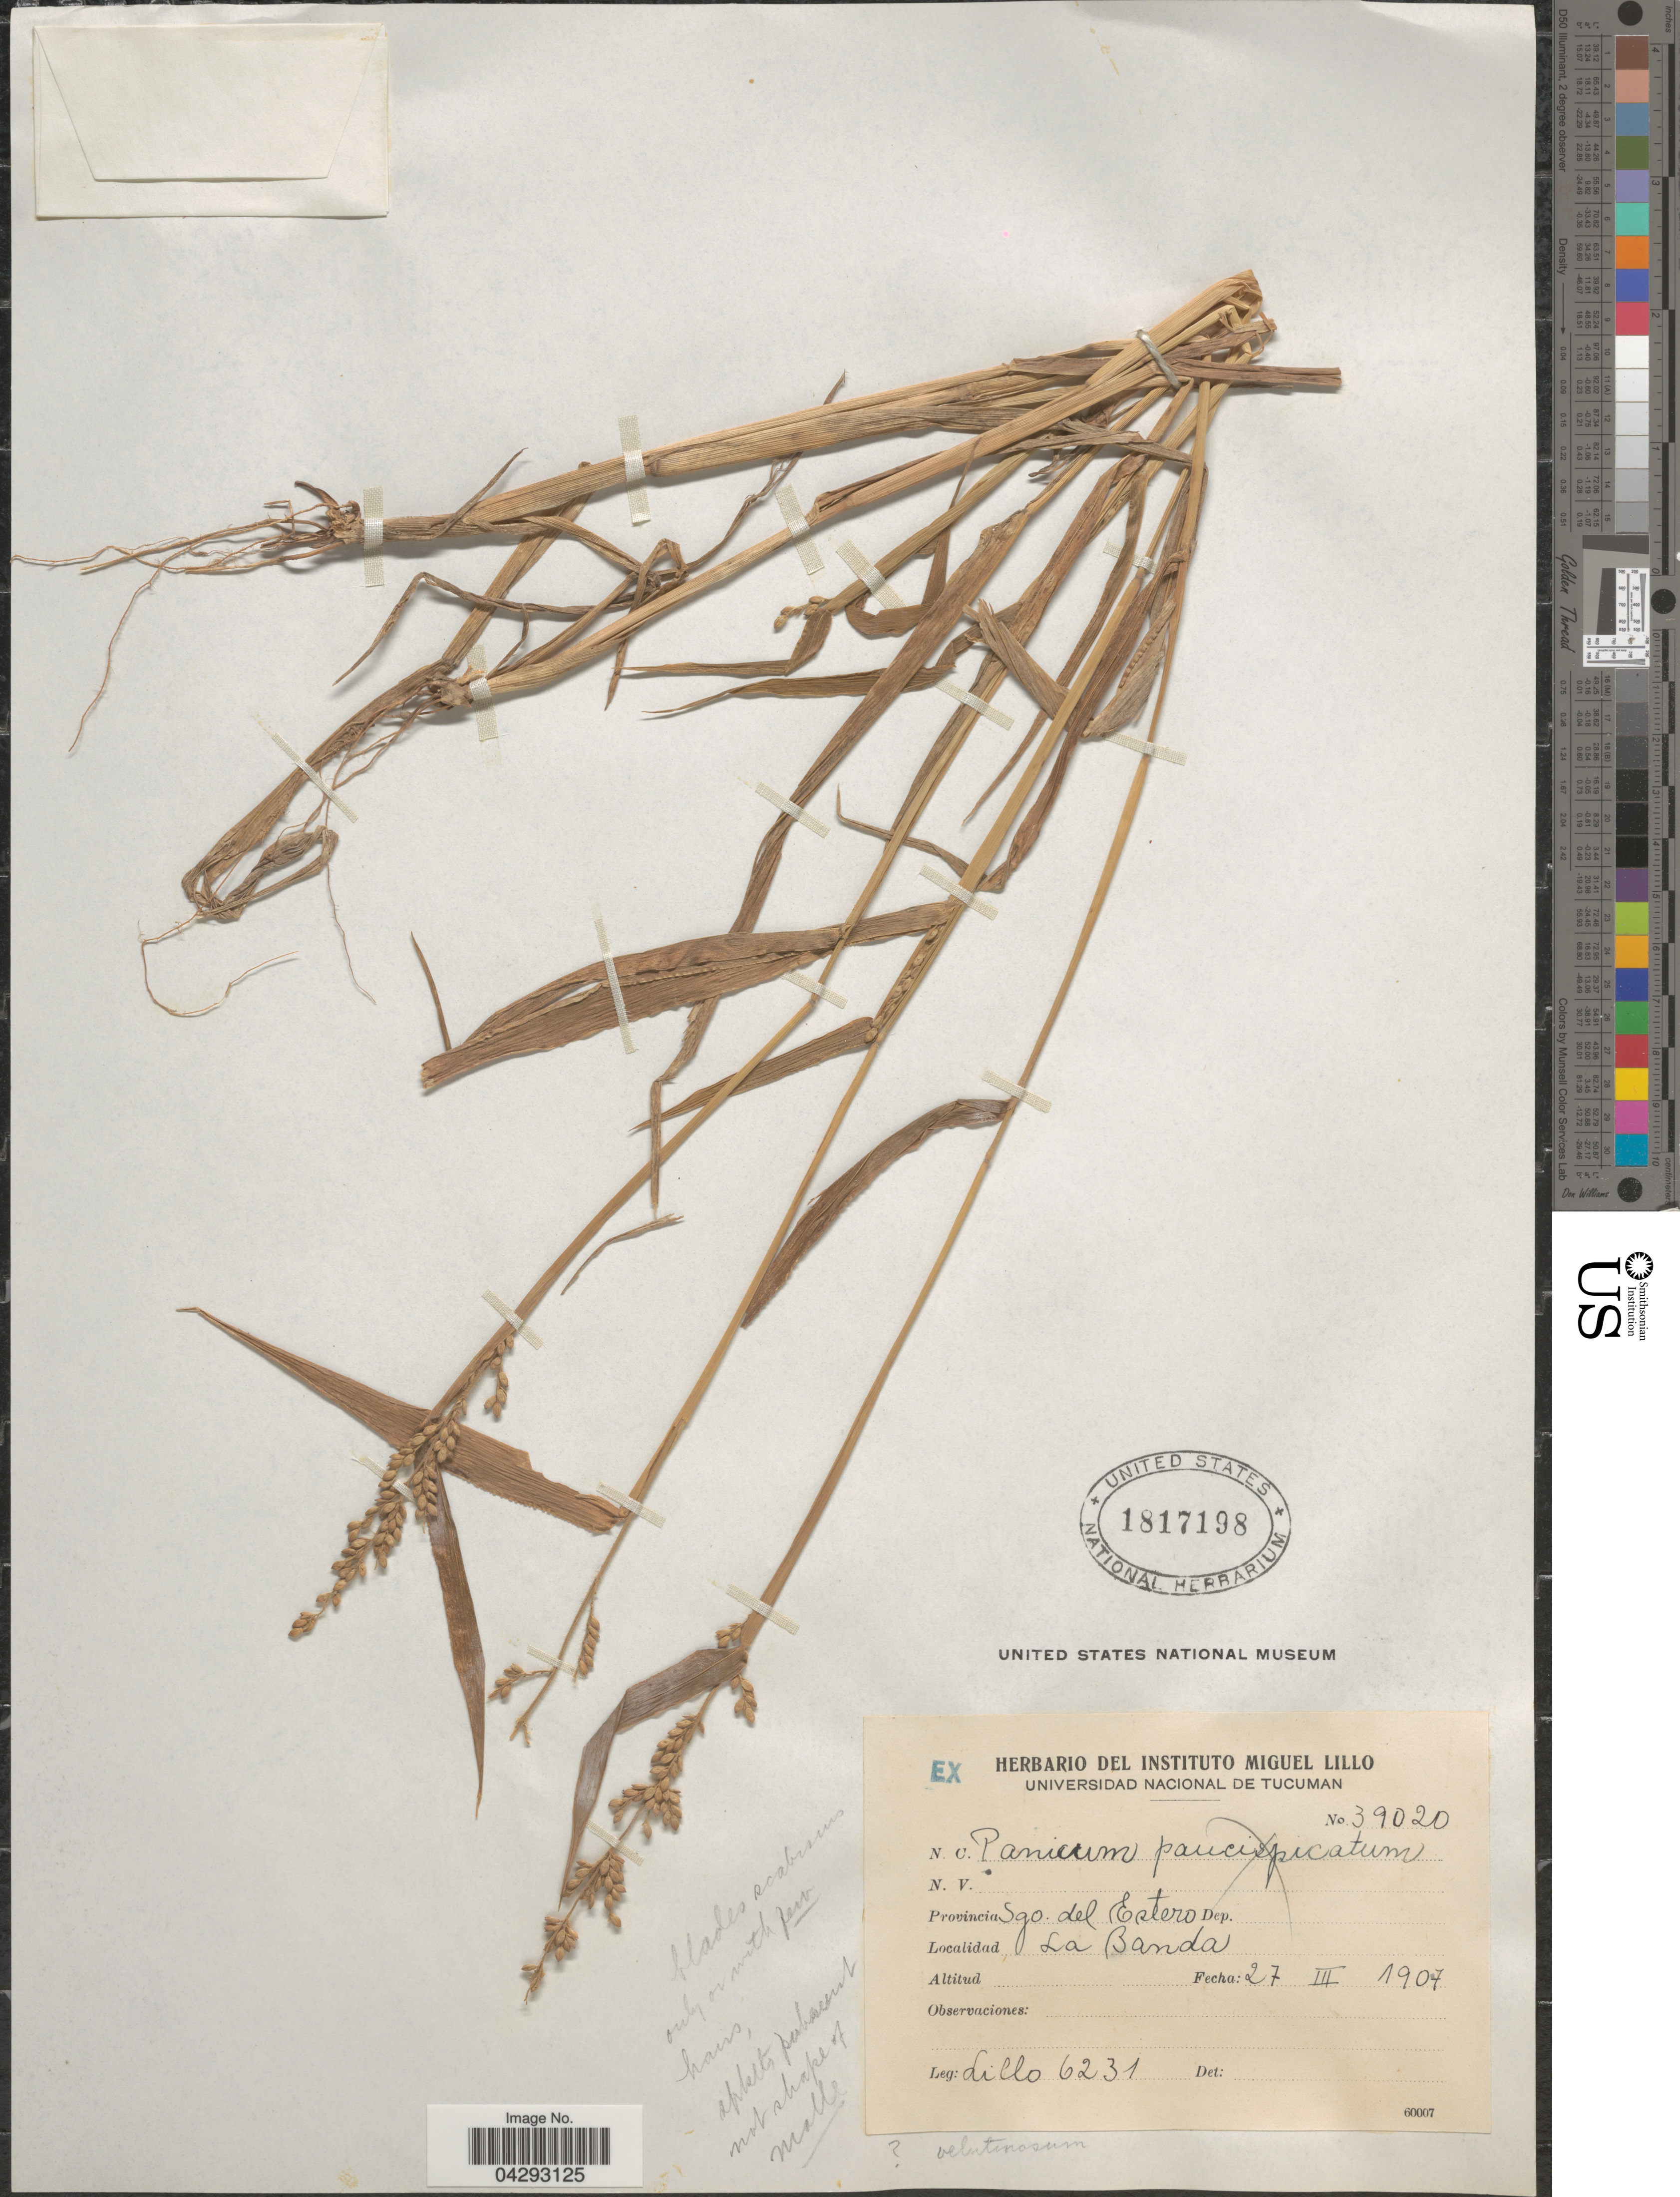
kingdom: Plantae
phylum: Tracheophyta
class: Liliopsida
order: Poales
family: Poaceae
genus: Urochloa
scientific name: Urochloa lorentziana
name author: (Mez) Morrone & Zuloaga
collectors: M. Lillo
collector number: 6231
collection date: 1907-03-27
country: Argentina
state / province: Santiago del Estero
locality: Provincia Sgo. del Estero. La Banda.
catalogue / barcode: US 1817198